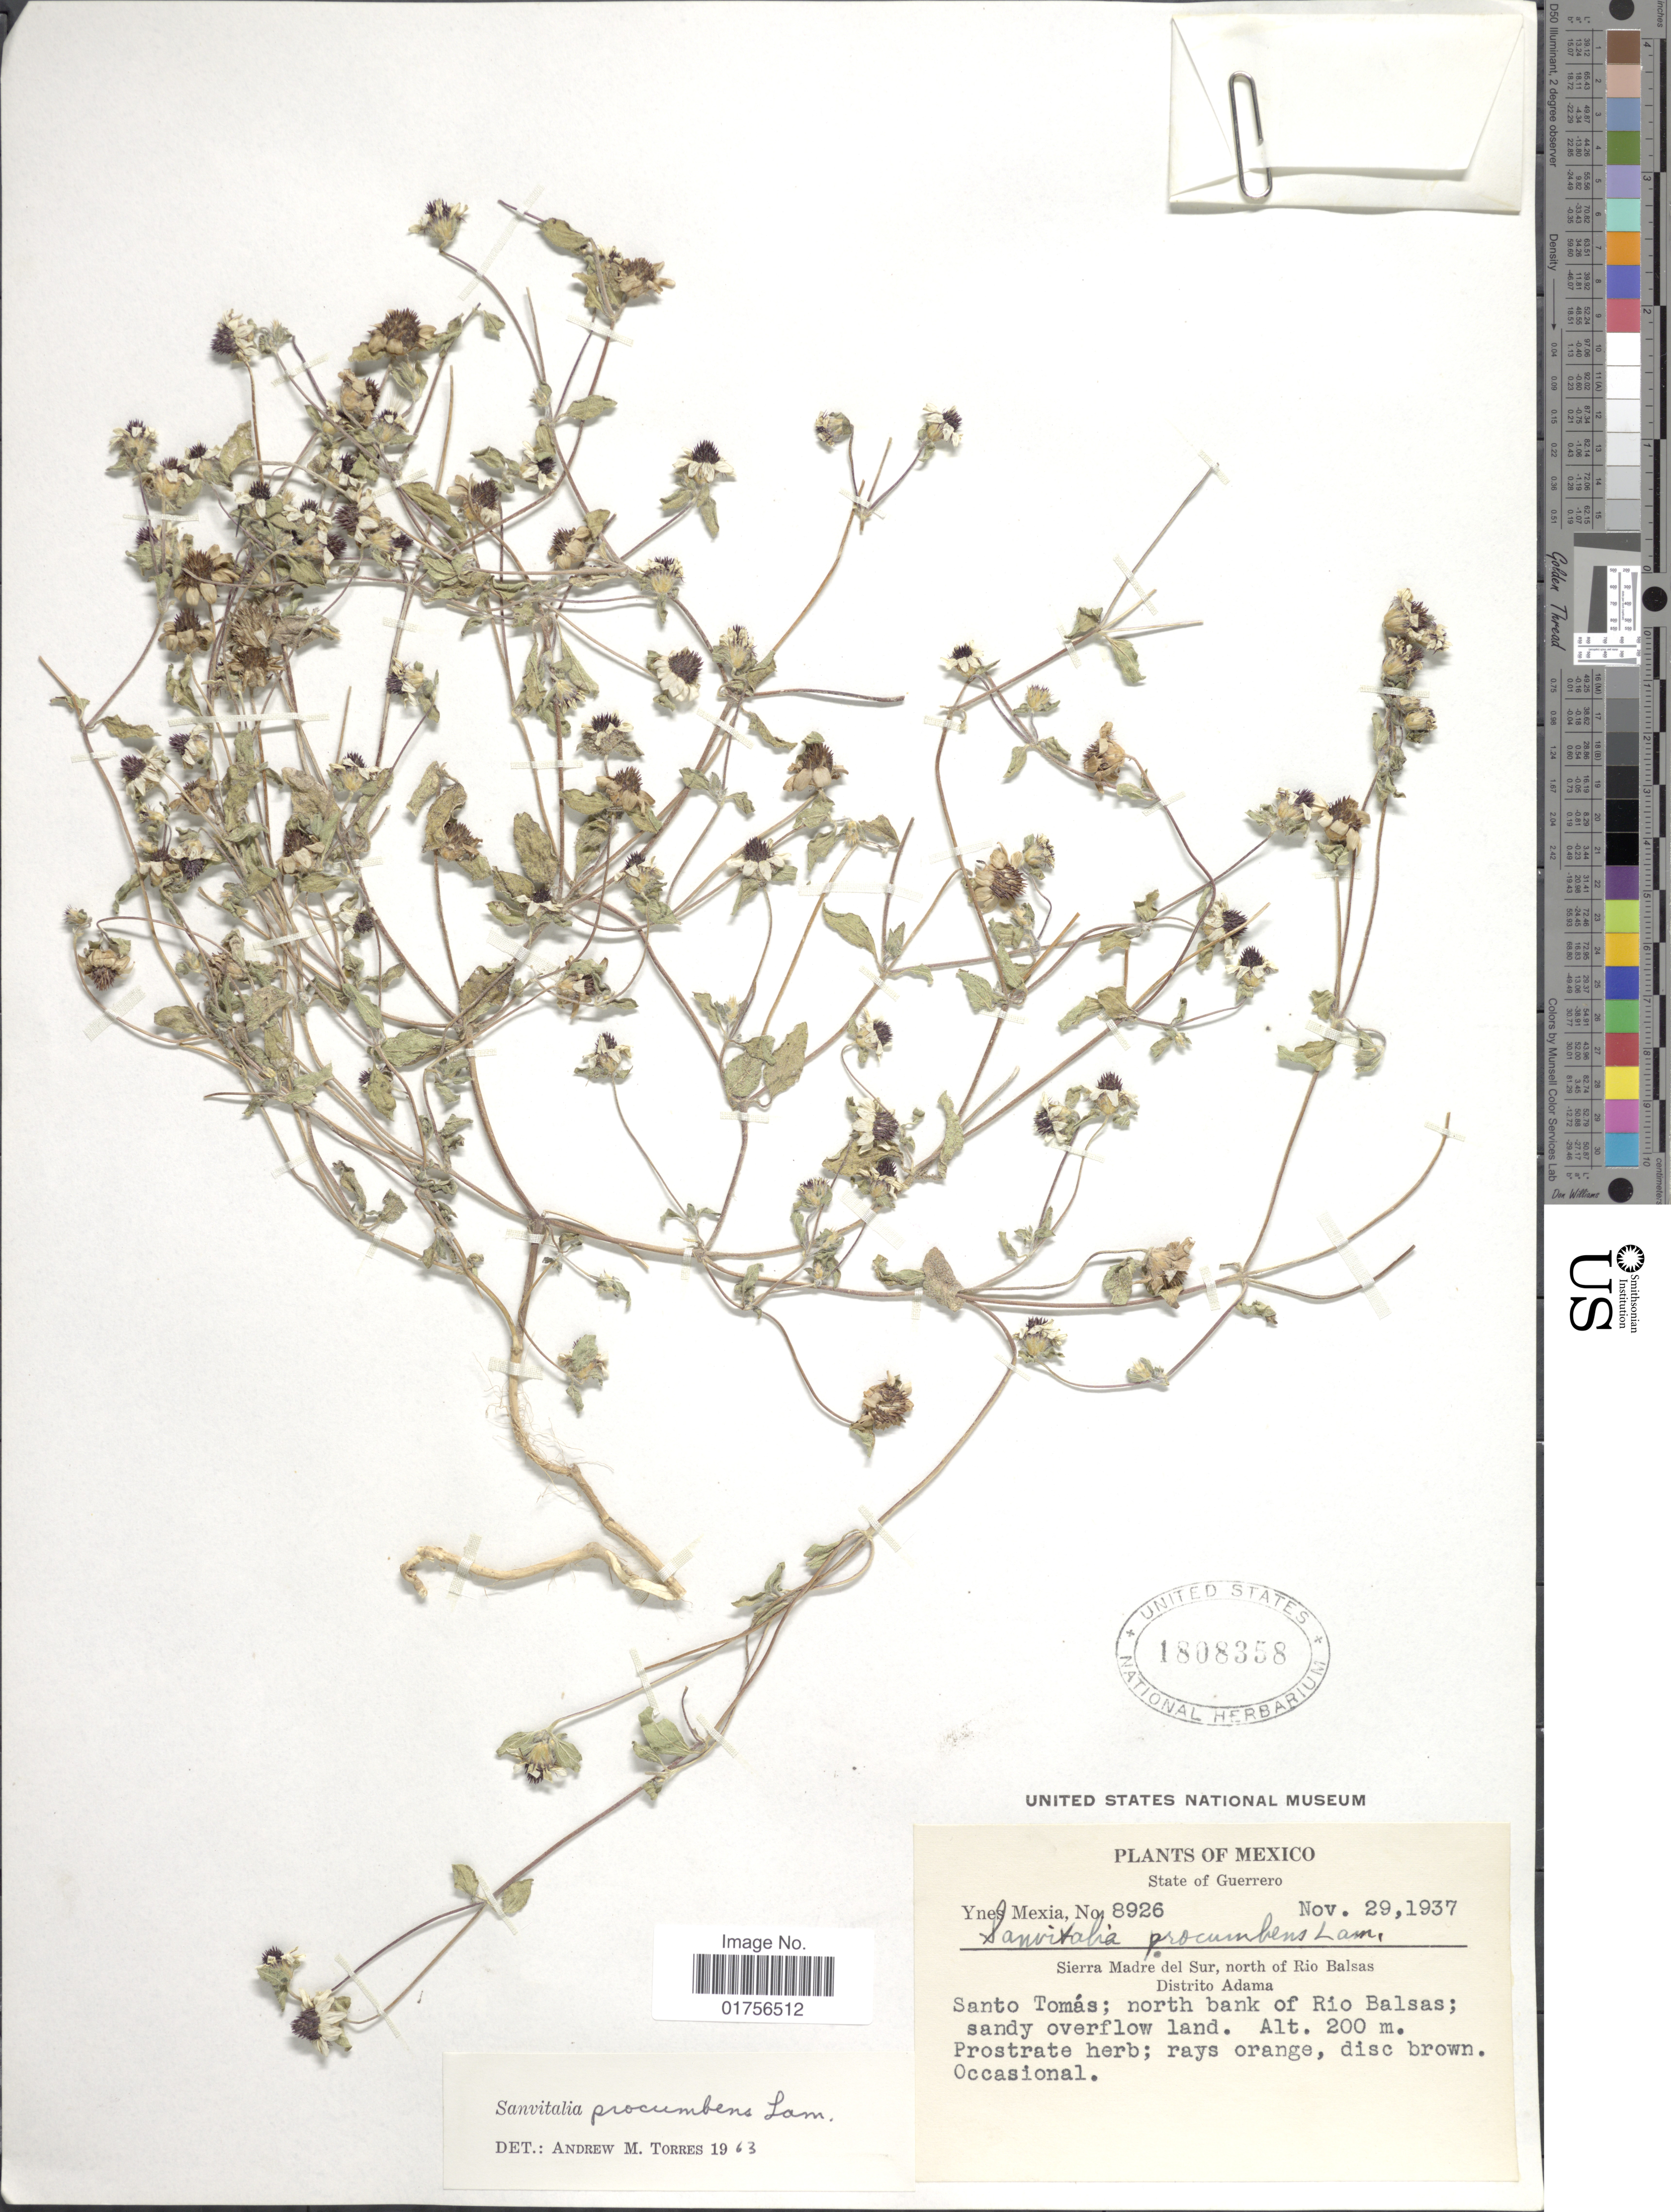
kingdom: Plantae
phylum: Tracheophyta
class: Magnoliopsida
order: Asterales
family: Asteraceae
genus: Sanvitalia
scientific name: Sanvitalia procumbens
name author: Lam.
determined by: Skibicki, Samuel V.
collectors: Y. Mexia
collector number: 8926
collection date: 1937-11-29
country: Mexico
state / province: Guerrero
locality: State of Guerrero, Santo Tomas, north bank of Rio Balsas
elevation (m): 200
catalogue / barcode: US 1808358